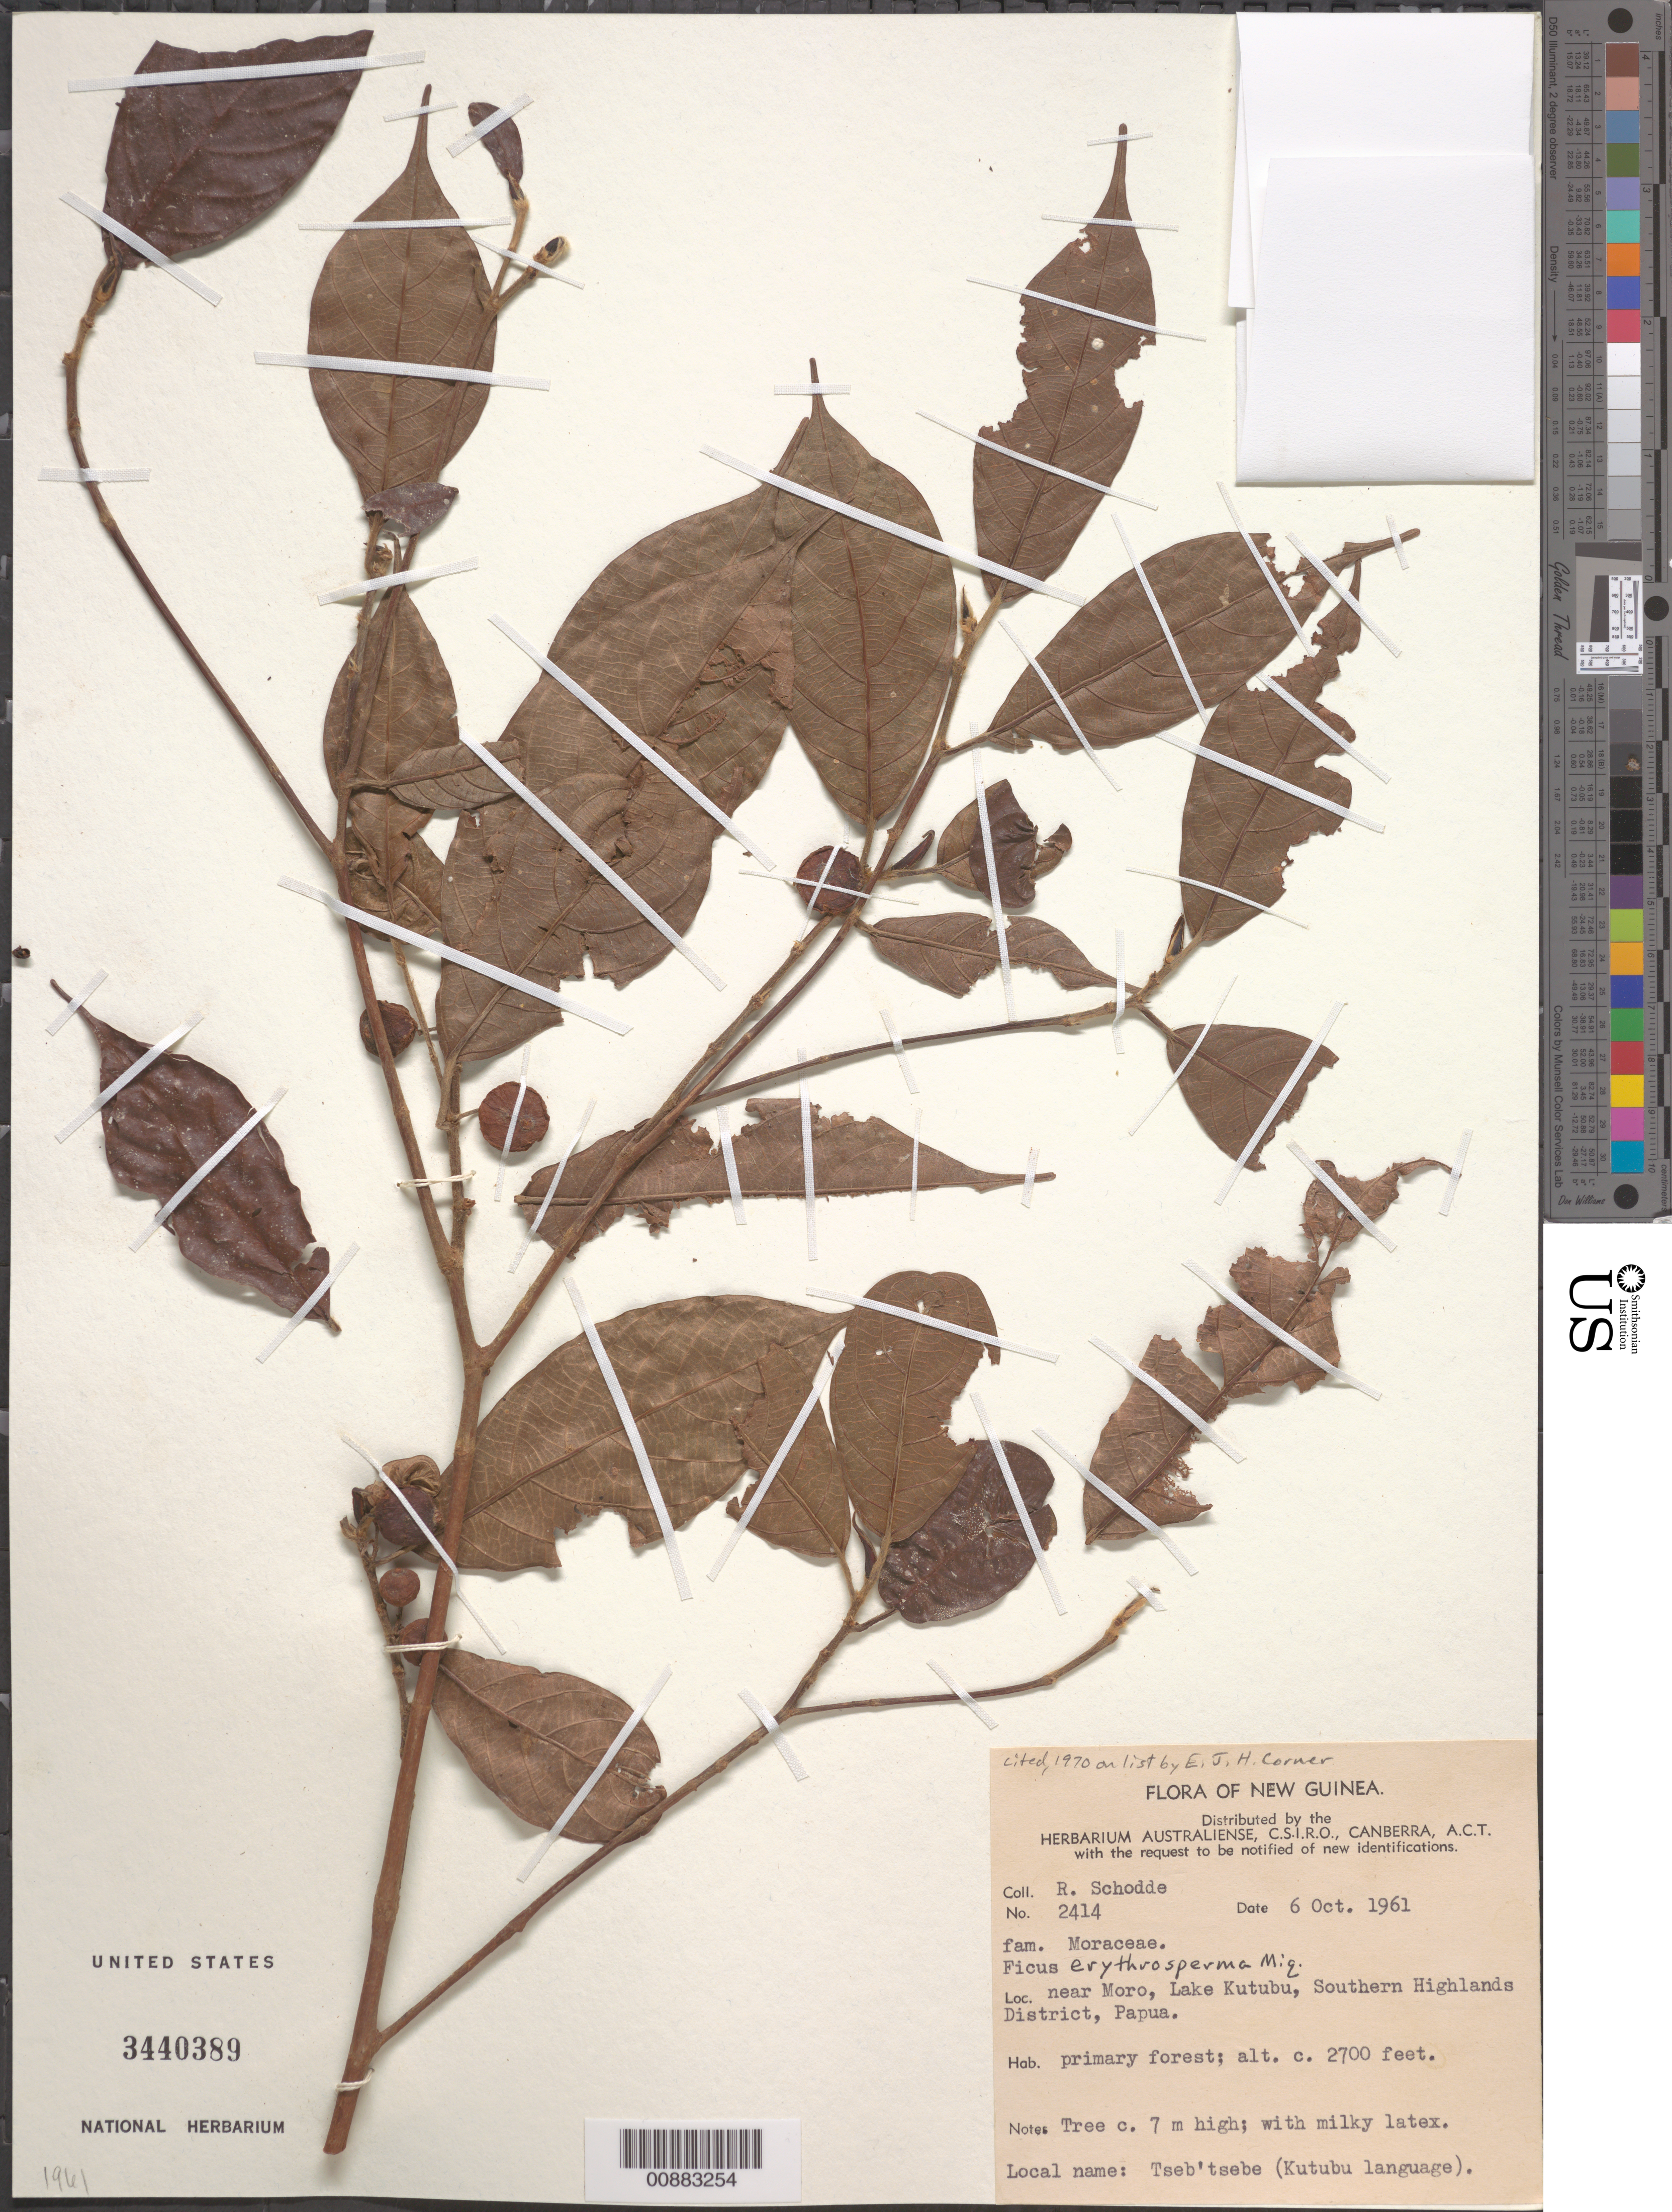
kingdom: Plantae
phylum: Tracheophyta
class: Magnoliopsida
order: Rosales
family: Moraceae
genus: Ficus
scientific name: Ficus erythrosperma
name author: Miq.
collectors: R. Schodde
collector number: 2414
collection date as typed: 06 Oct 1961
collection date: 1961-10-06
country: Papua New Guinea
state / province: Southern Highlands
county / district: Lake Kutubu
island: New Guinea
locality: Near Moro, Lake Kutube, Southern Highlands District.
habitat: Primary forest.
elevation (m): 823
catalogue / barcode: US 3440389